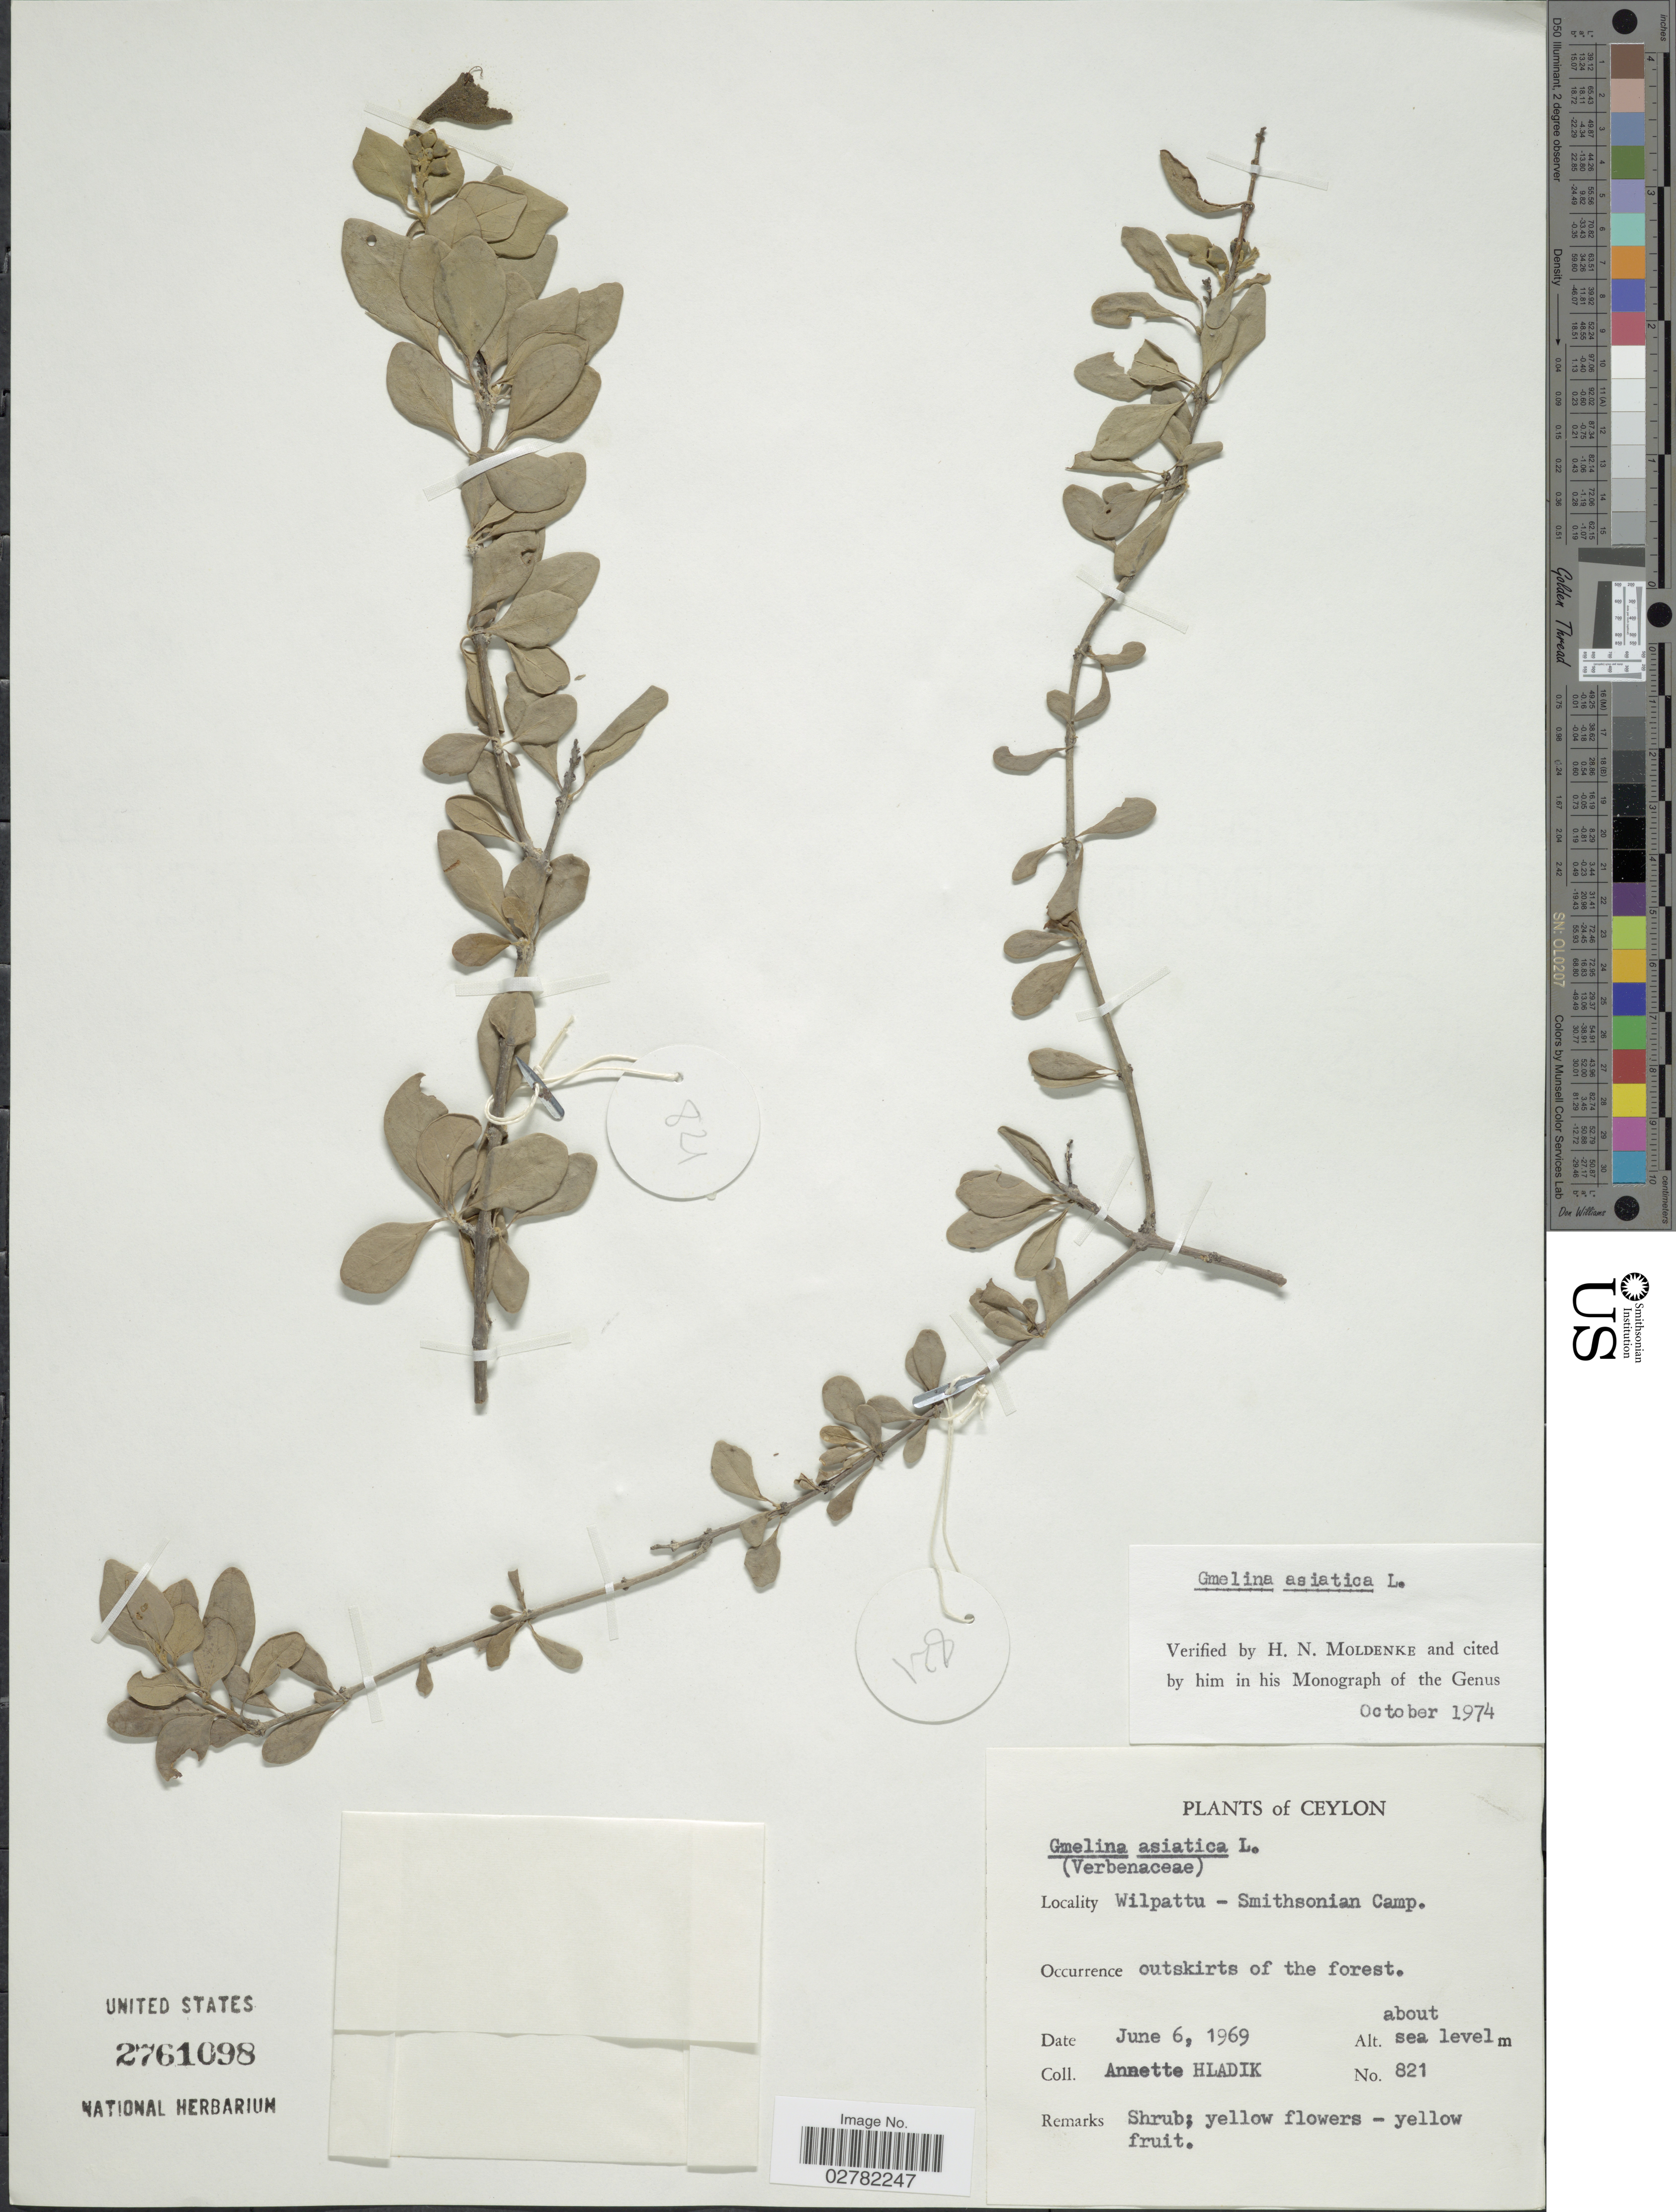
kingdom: Plantae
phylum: Tracheophyta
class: Magnoliopsida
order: Lamiales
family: Lamiaceae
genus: Gmelina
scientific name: Gmelina asiatica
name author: L.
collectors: A. Hladik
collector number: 821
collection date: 1969-06-06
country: Sri Lanka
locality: Ceylon. Wilpattu-Smithsonian Camp.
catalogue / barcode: US 2761098